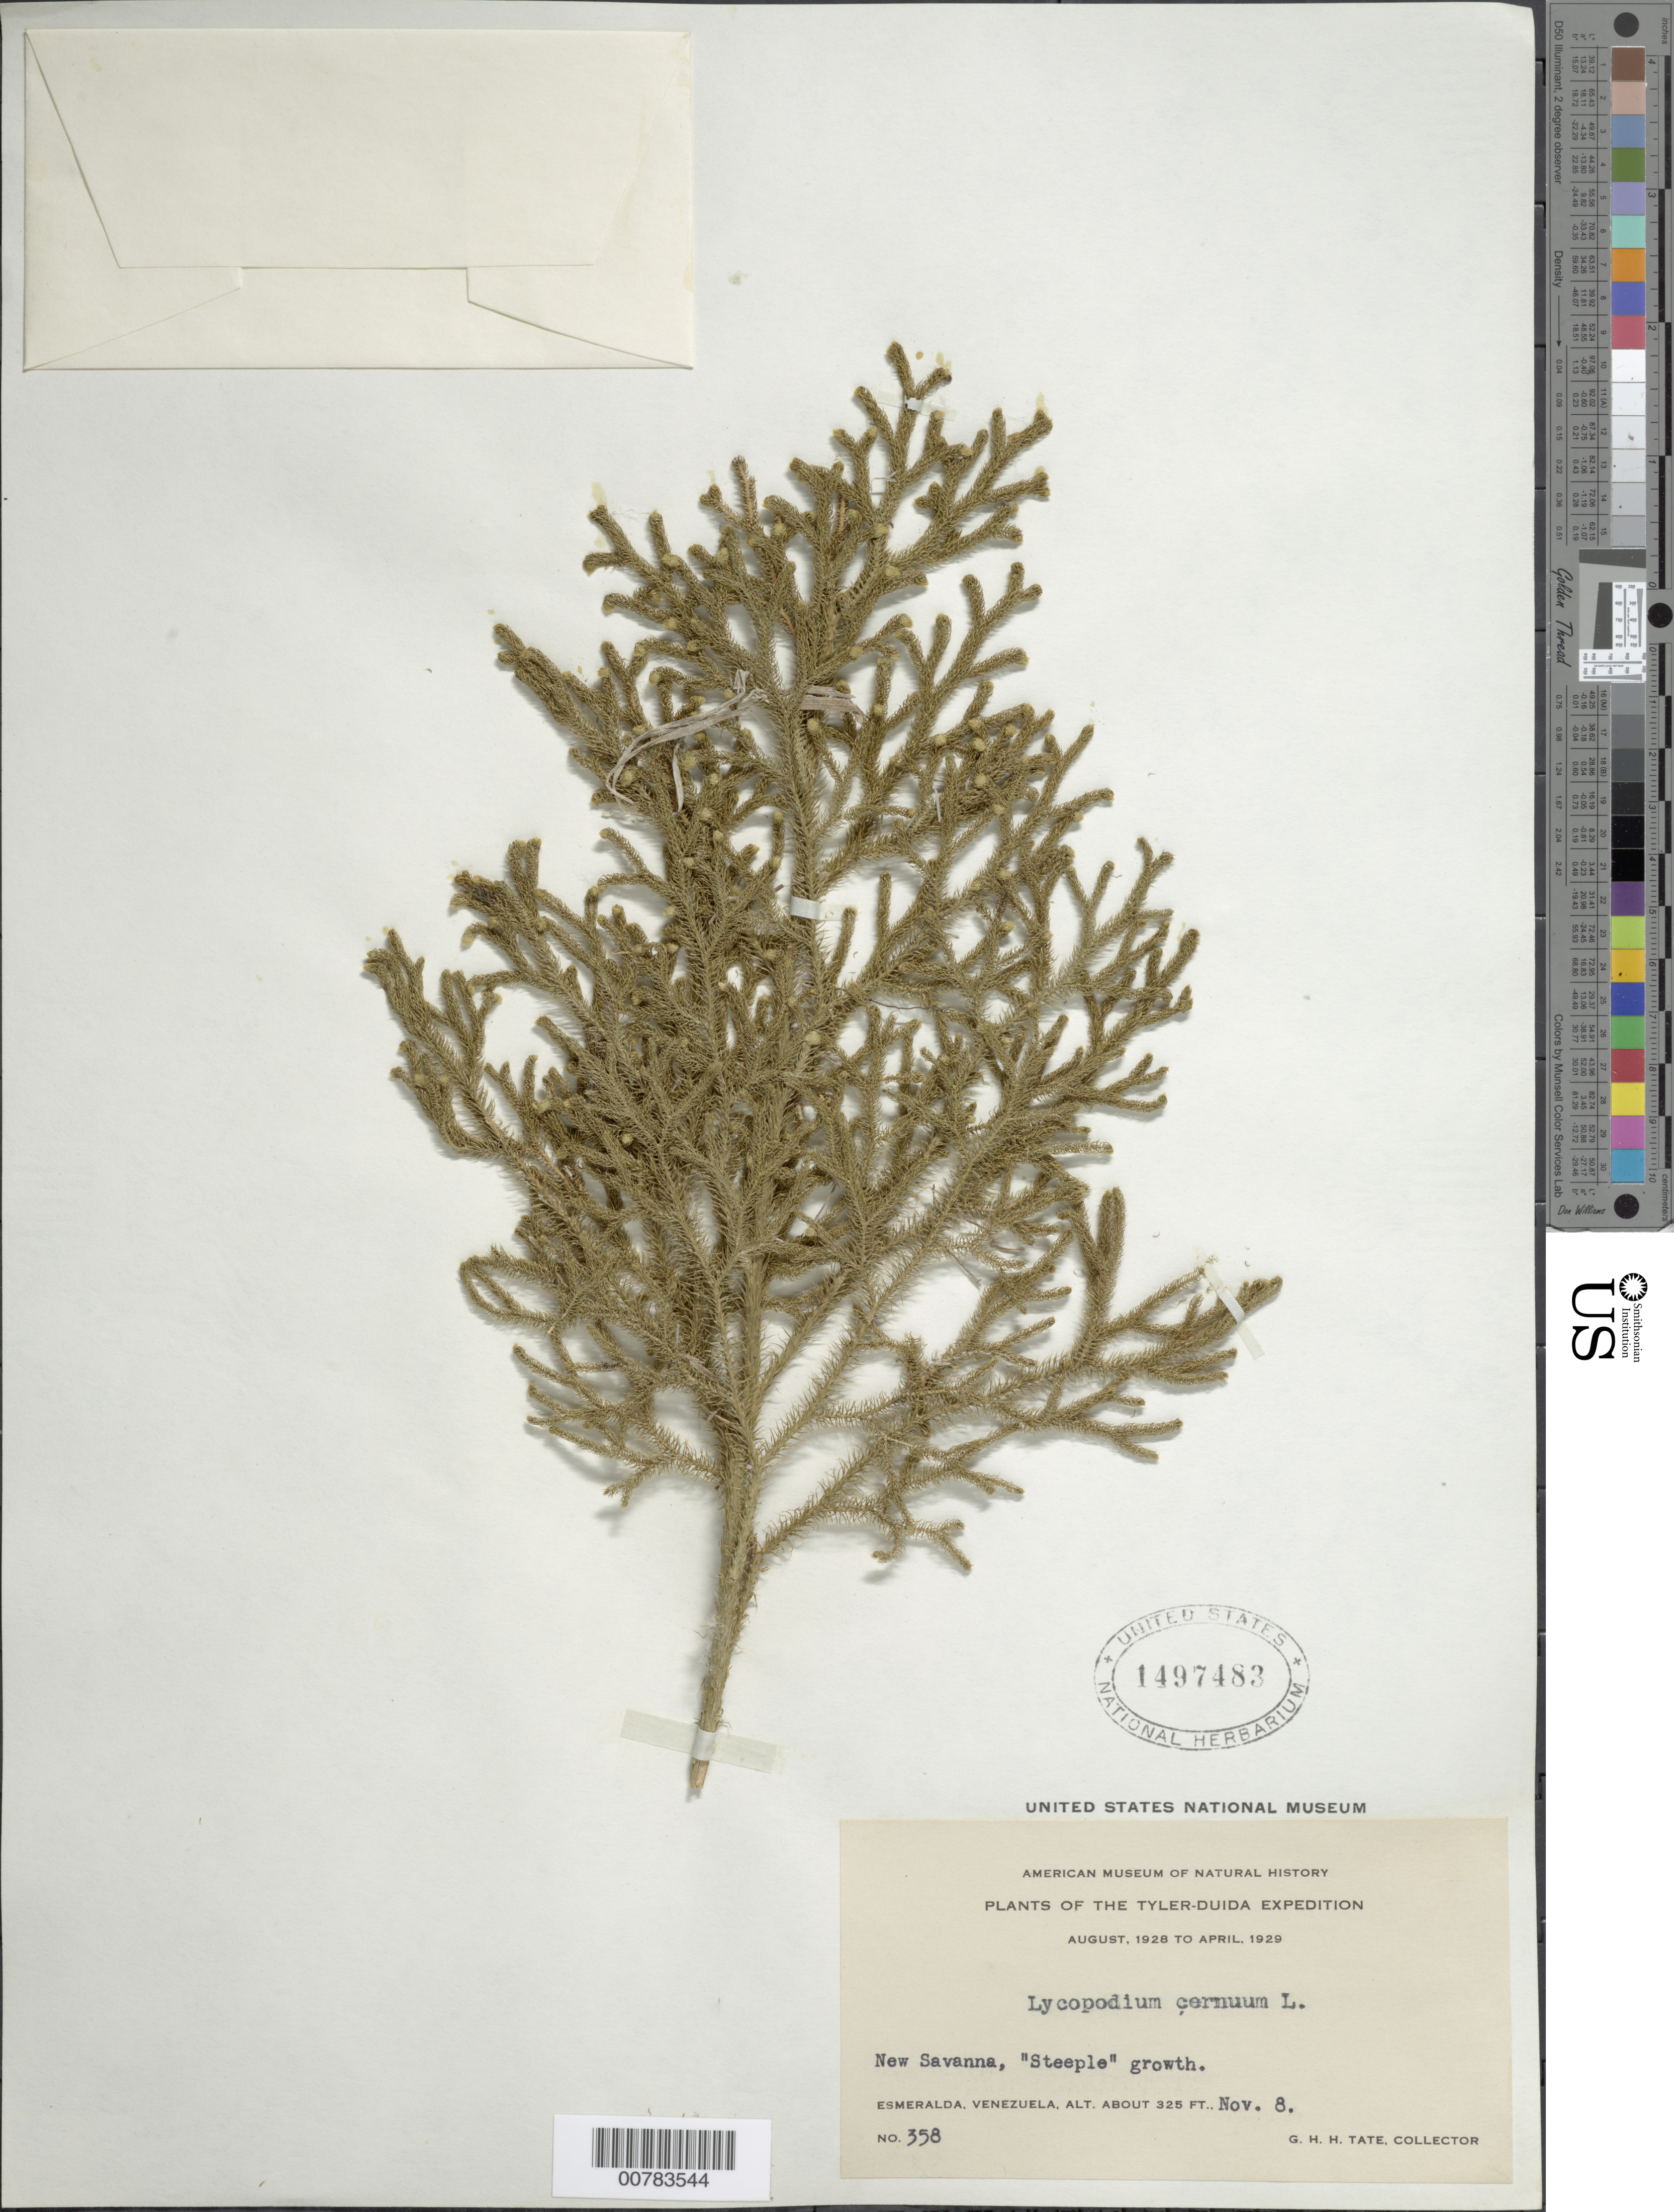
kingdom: Plantae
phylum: Tracheophyta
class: Lycopodiopsida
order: Lycopodiales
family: Lycopodiaceae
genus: Palhinhaea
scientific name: Palhinhaea camporum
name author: (B. Øllg. & P.G. Windisch) Holub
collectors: G. H. H.Tate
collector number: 358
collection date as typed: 8-Nov-28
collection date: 1928-11-08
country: Venezuela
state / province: Amazonas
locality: La Esmeralda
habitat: New savanna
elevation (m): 99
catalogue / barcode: US 1497483